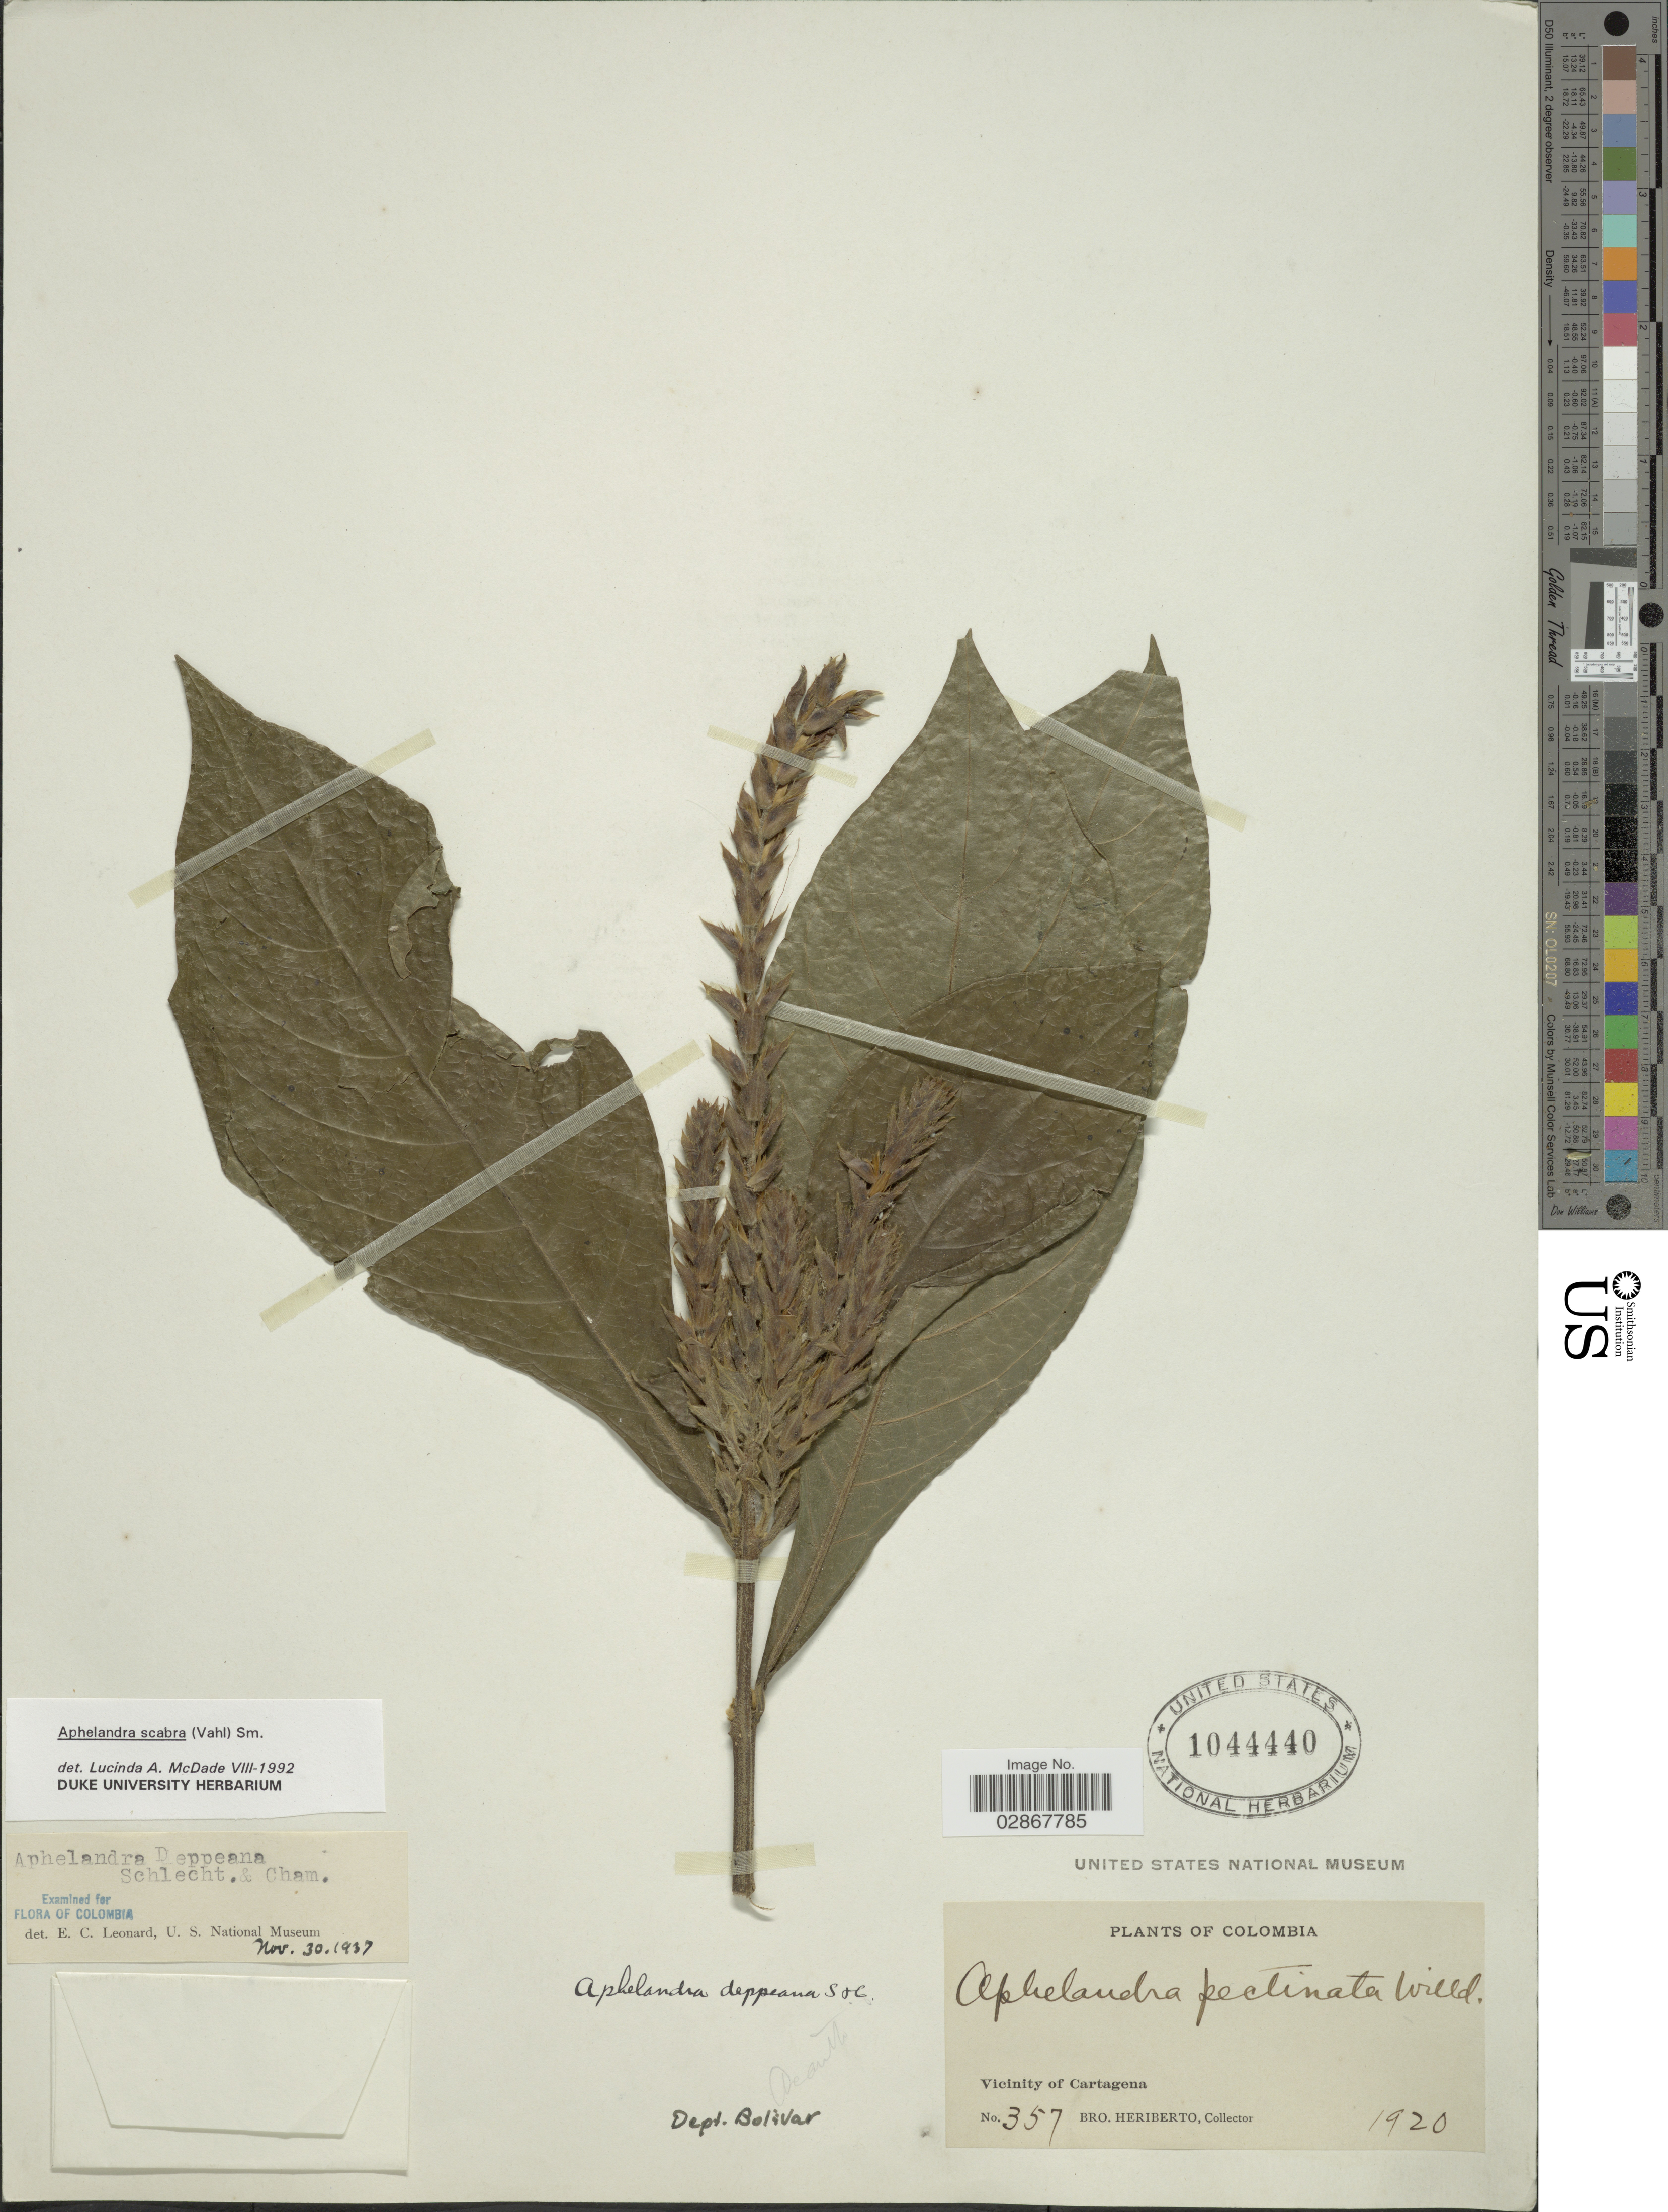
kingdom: Plantae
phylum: Tracheophyta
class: Magnoliopsida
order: Lamiales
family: Acanthaceae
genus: Aphelandra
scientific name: Aphelandra scabra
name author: (Vahl) Sm.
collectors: B. Heriberto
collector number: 357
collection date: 1920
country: Colombia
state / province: Bolívar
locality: Vicinity of Cartagena. Dept. Bolivar.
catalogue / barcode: US 1044440